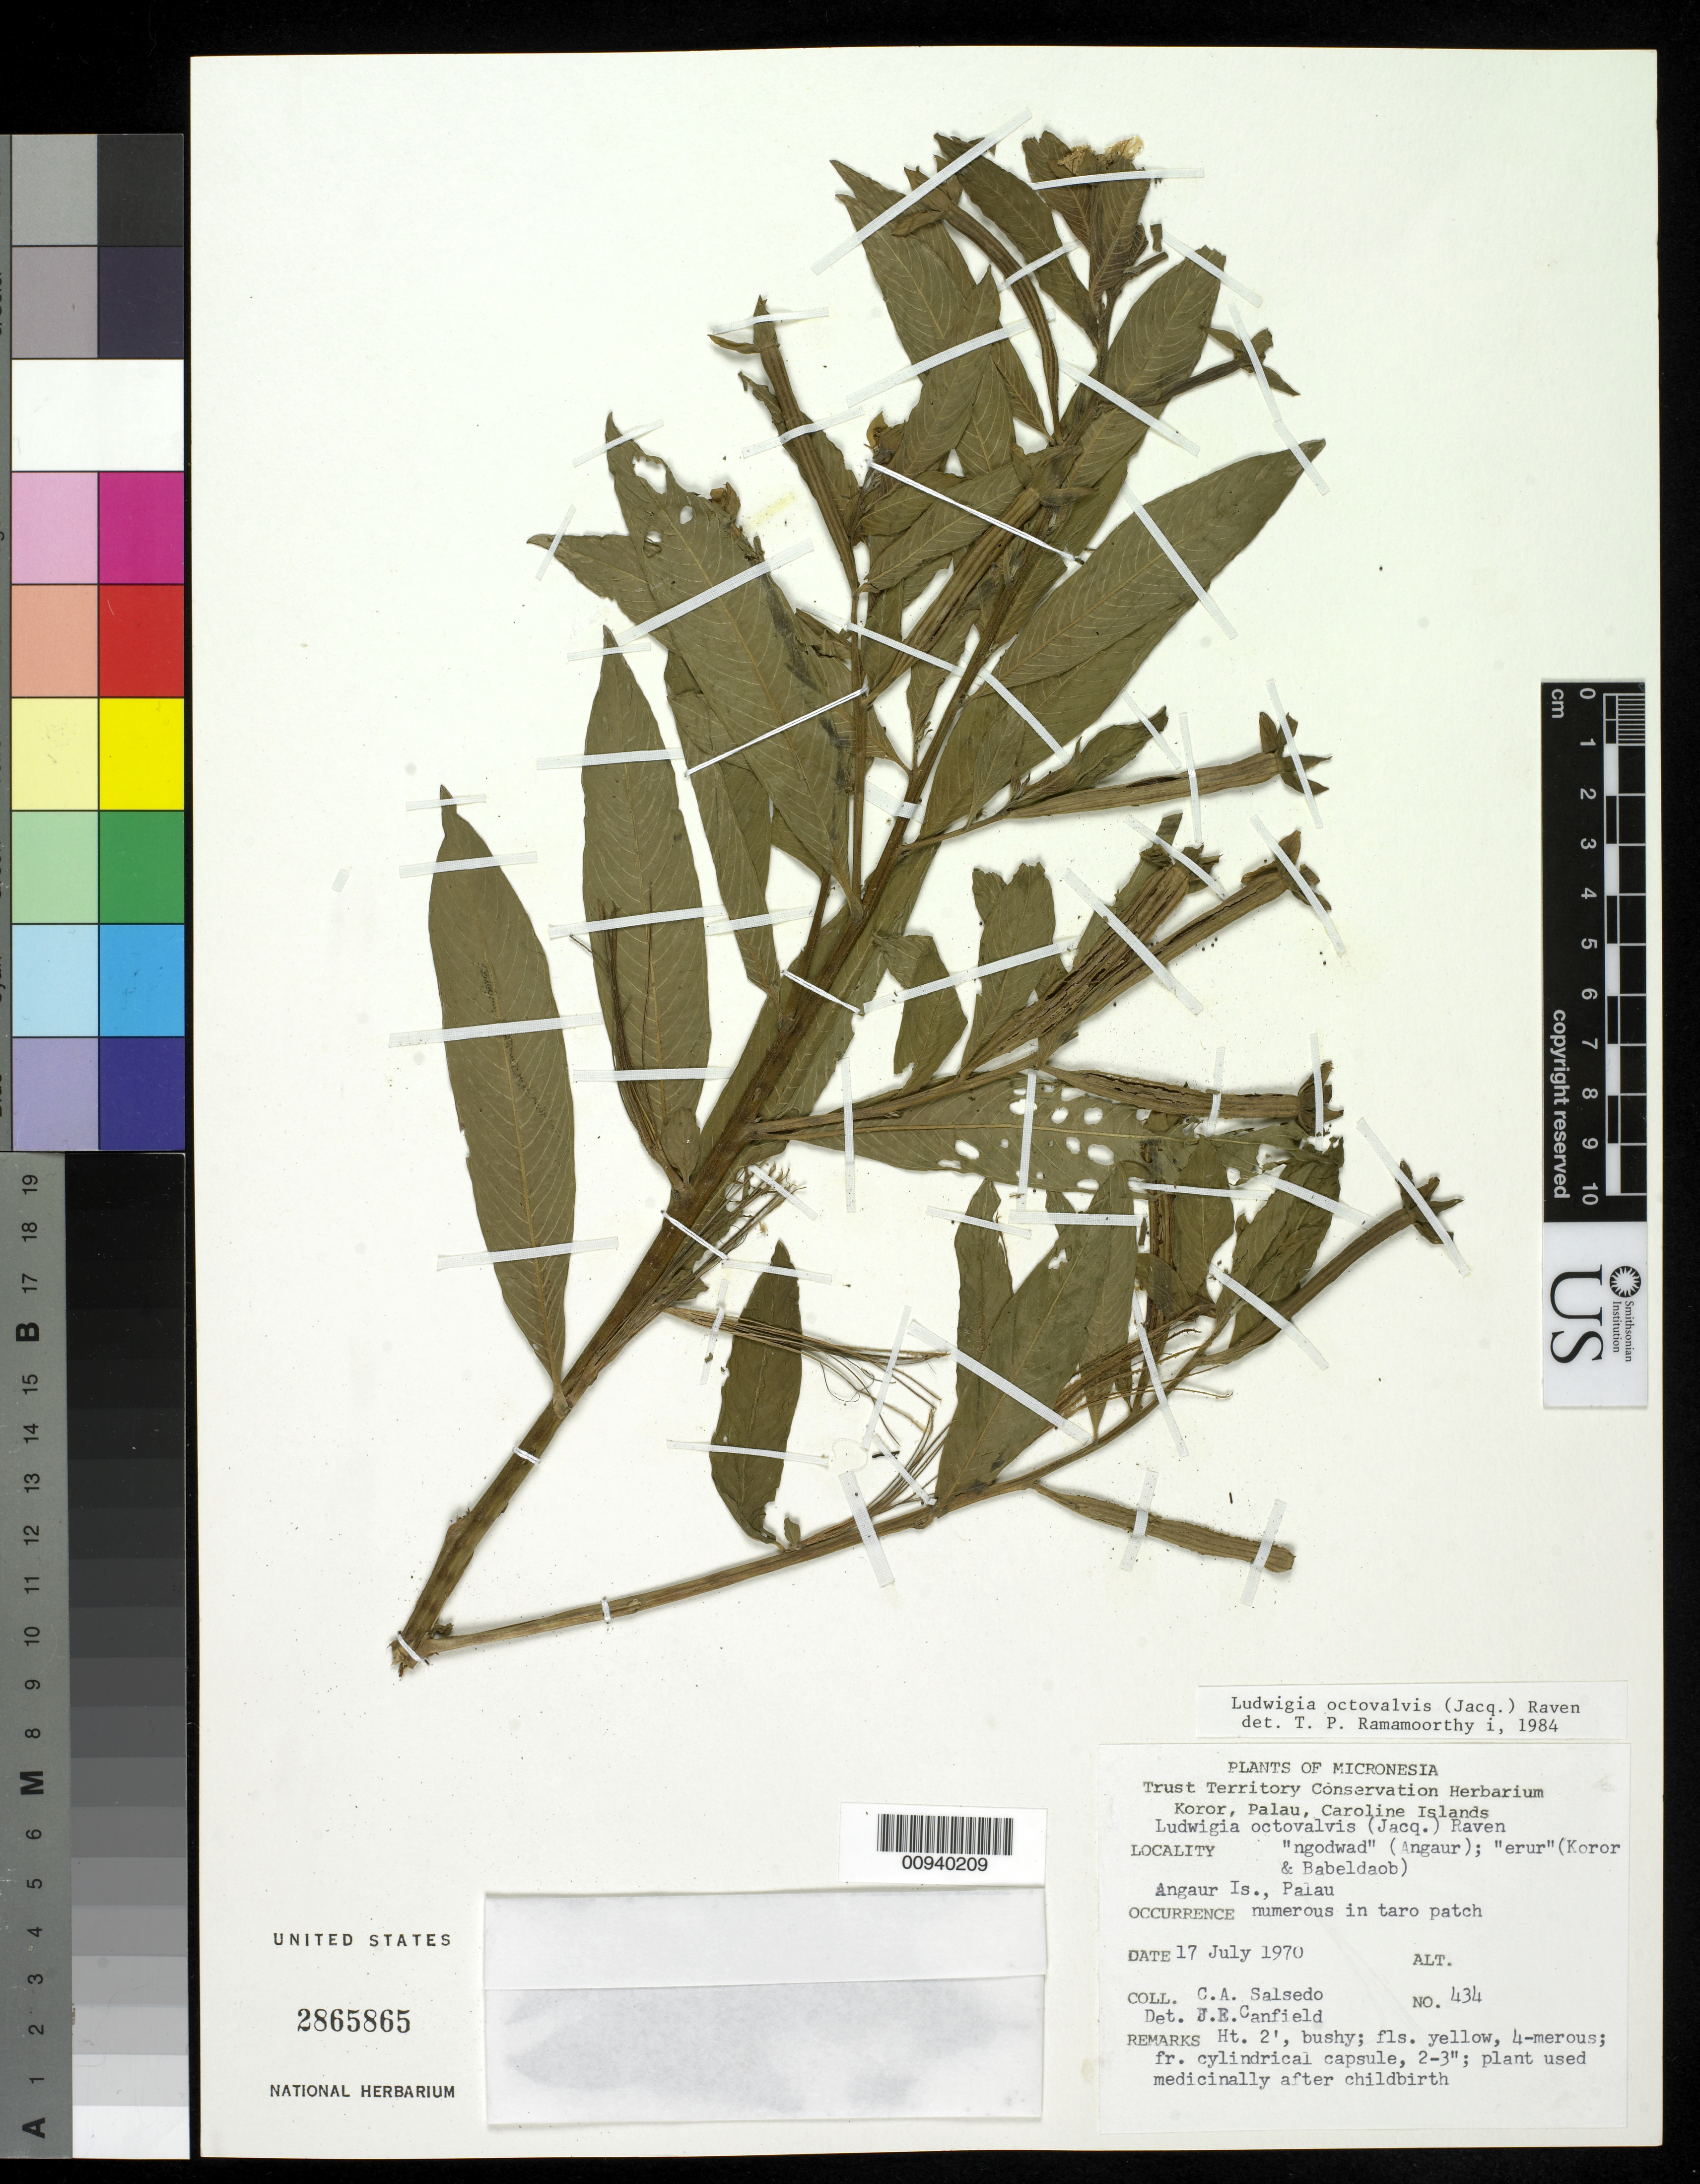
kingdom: Plantae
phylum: Tracheophyta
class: Magnoliopsida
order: Myrtales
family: Onagraceae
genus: Ludwigia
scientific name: Ludwigia octovalvis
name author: (Jacq.) P.H. Raven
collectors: C.A. Salsedo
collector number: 434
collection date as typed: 17 Jul 1970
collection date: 1970-07-17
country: Palau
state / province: Angaur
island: Ngeaur [Angaur]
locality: Angaur Is., Palau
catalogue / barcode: US 2865865